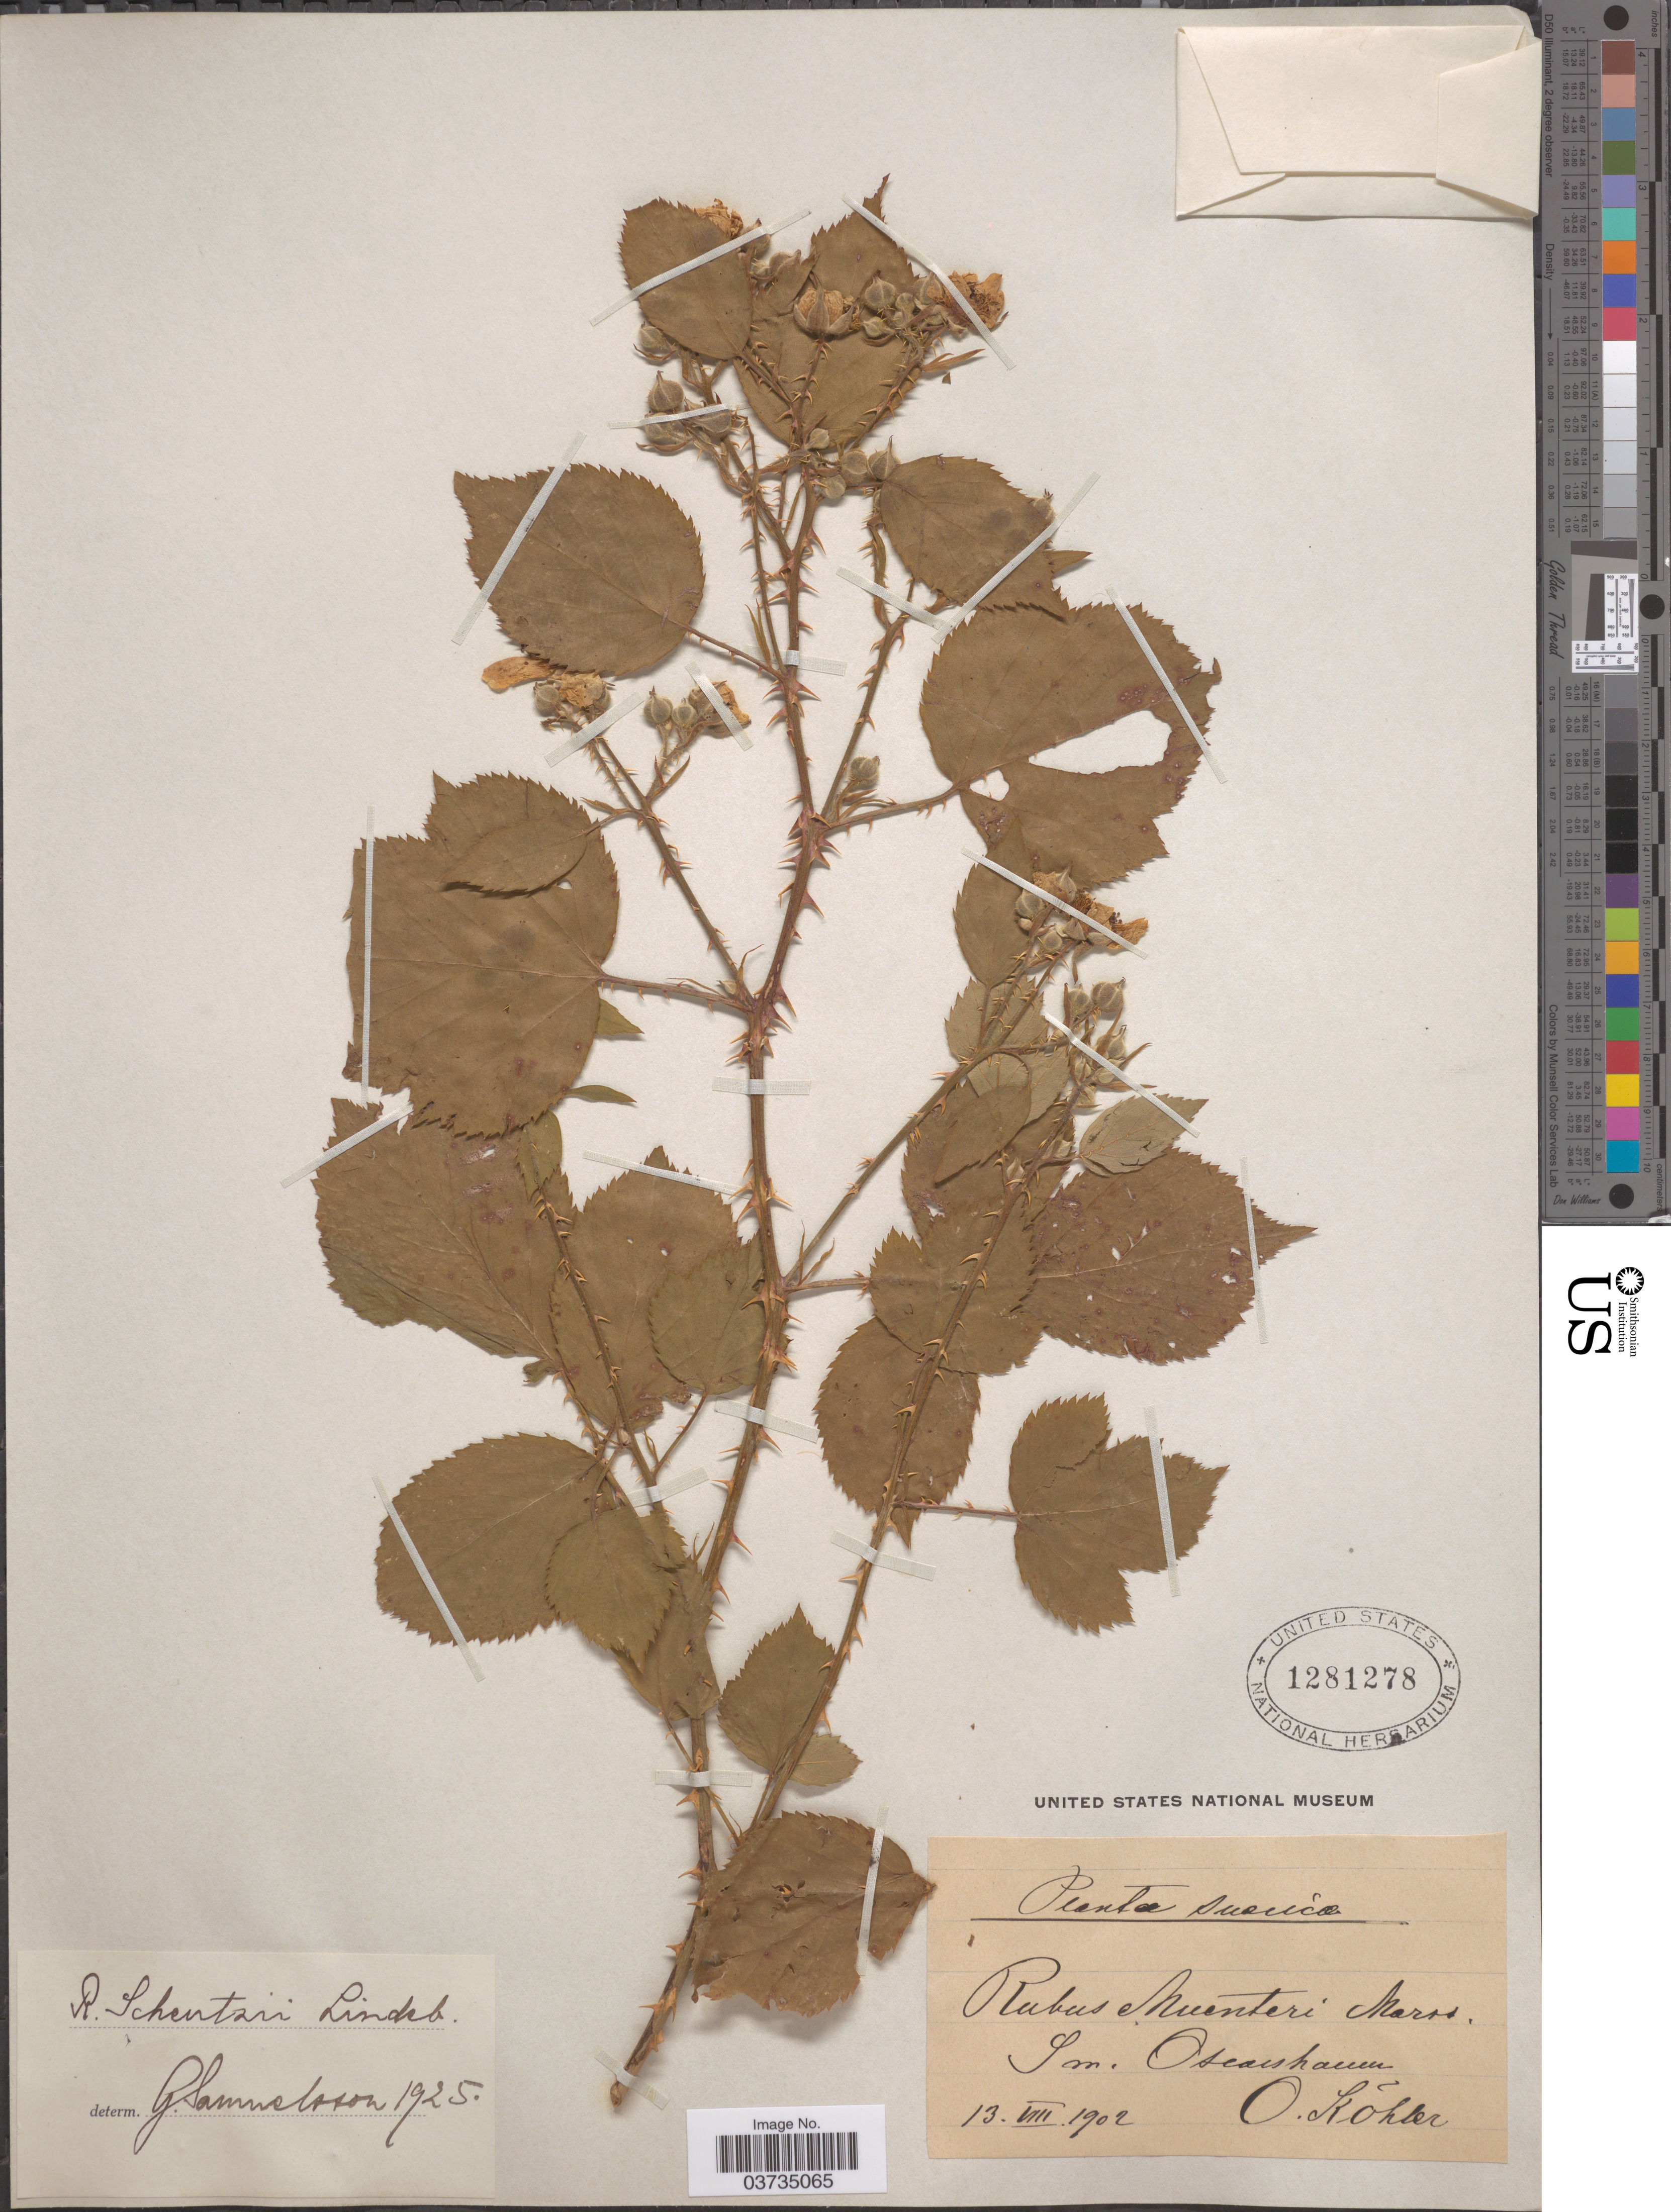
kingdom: Plantae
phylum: Tracheophyta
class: Magnoliopsida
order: Rosales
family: Rosaceae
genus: Rubus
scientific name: Rubus scheutzii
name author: Lindeb. ex F. Aresch.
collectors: O. Köhler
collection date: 1902-08-13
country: Sweden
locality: Suecicæ. Sm. Oscarshamn.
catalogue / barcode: US 1281278